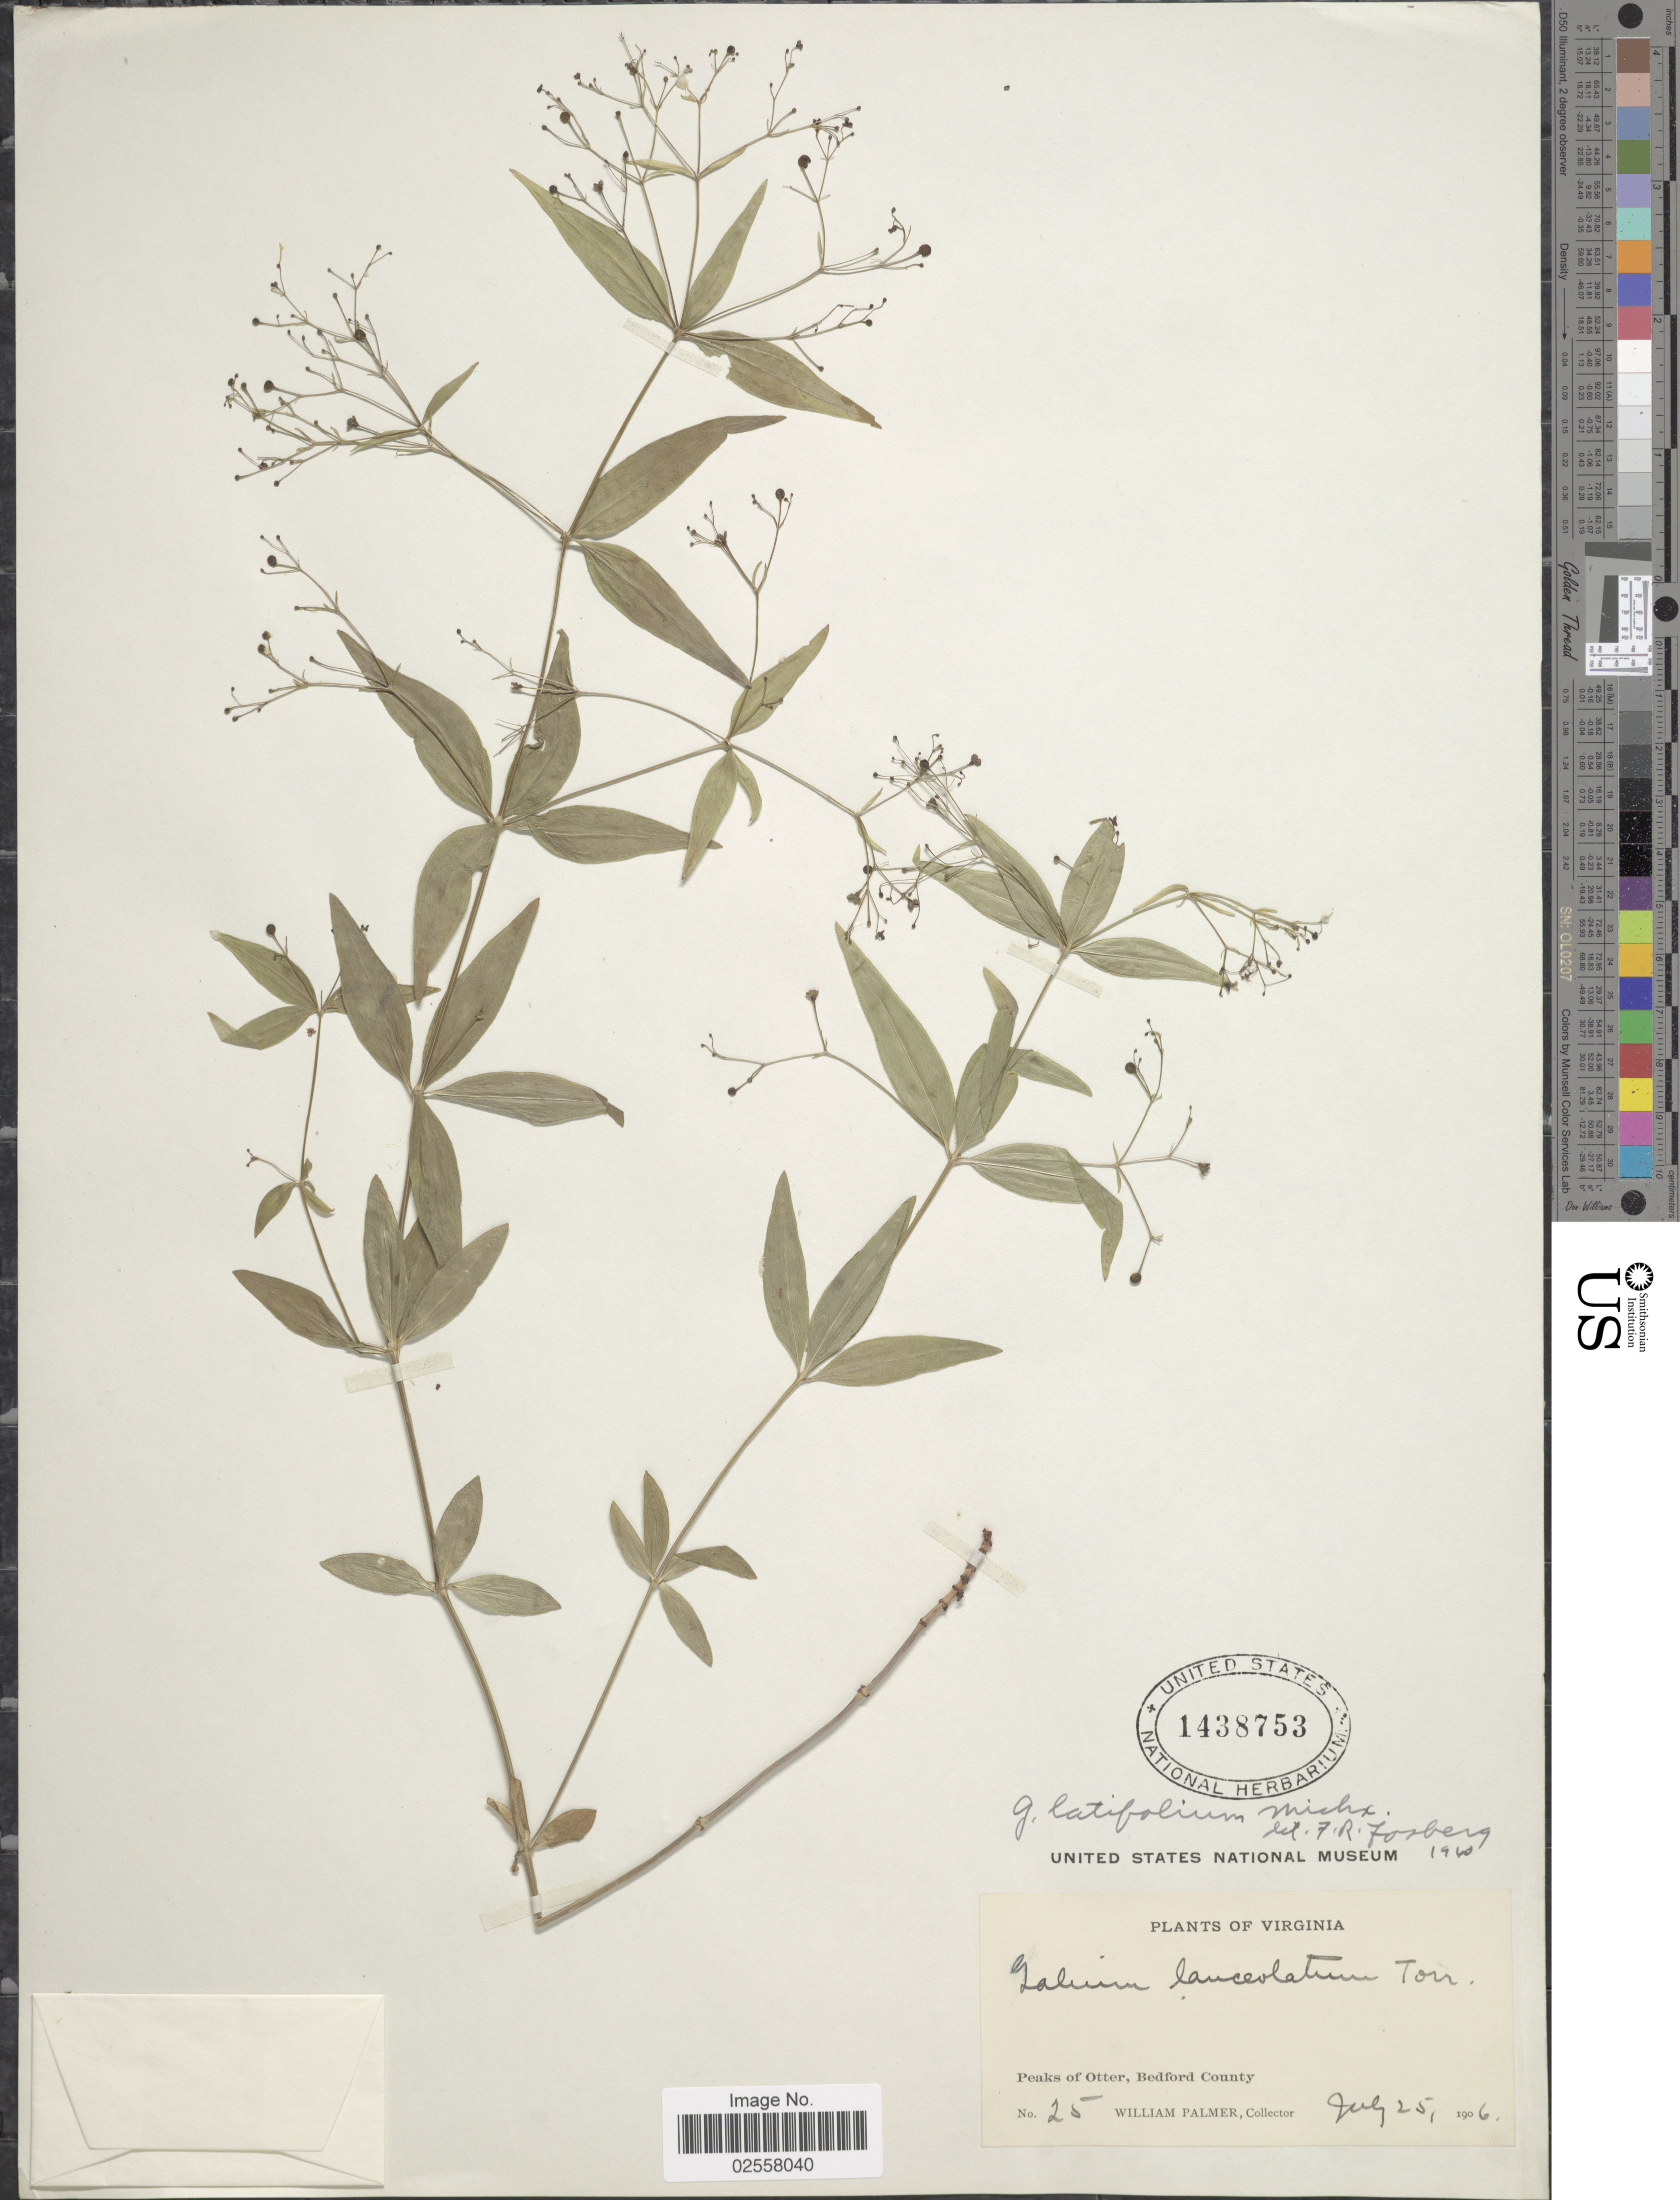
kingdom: Plantae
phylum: Tracheophyta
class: Magnoliopsida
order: Gentianales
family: Rubiaceae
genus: Galium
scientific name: Galium latifolium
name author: Michx.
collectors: W. Palmer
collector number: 25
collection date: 1906-07-25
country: United States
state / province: Virginia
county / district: Bedford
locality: Peaks of Otter, Bedford County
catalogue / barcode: US 1438753